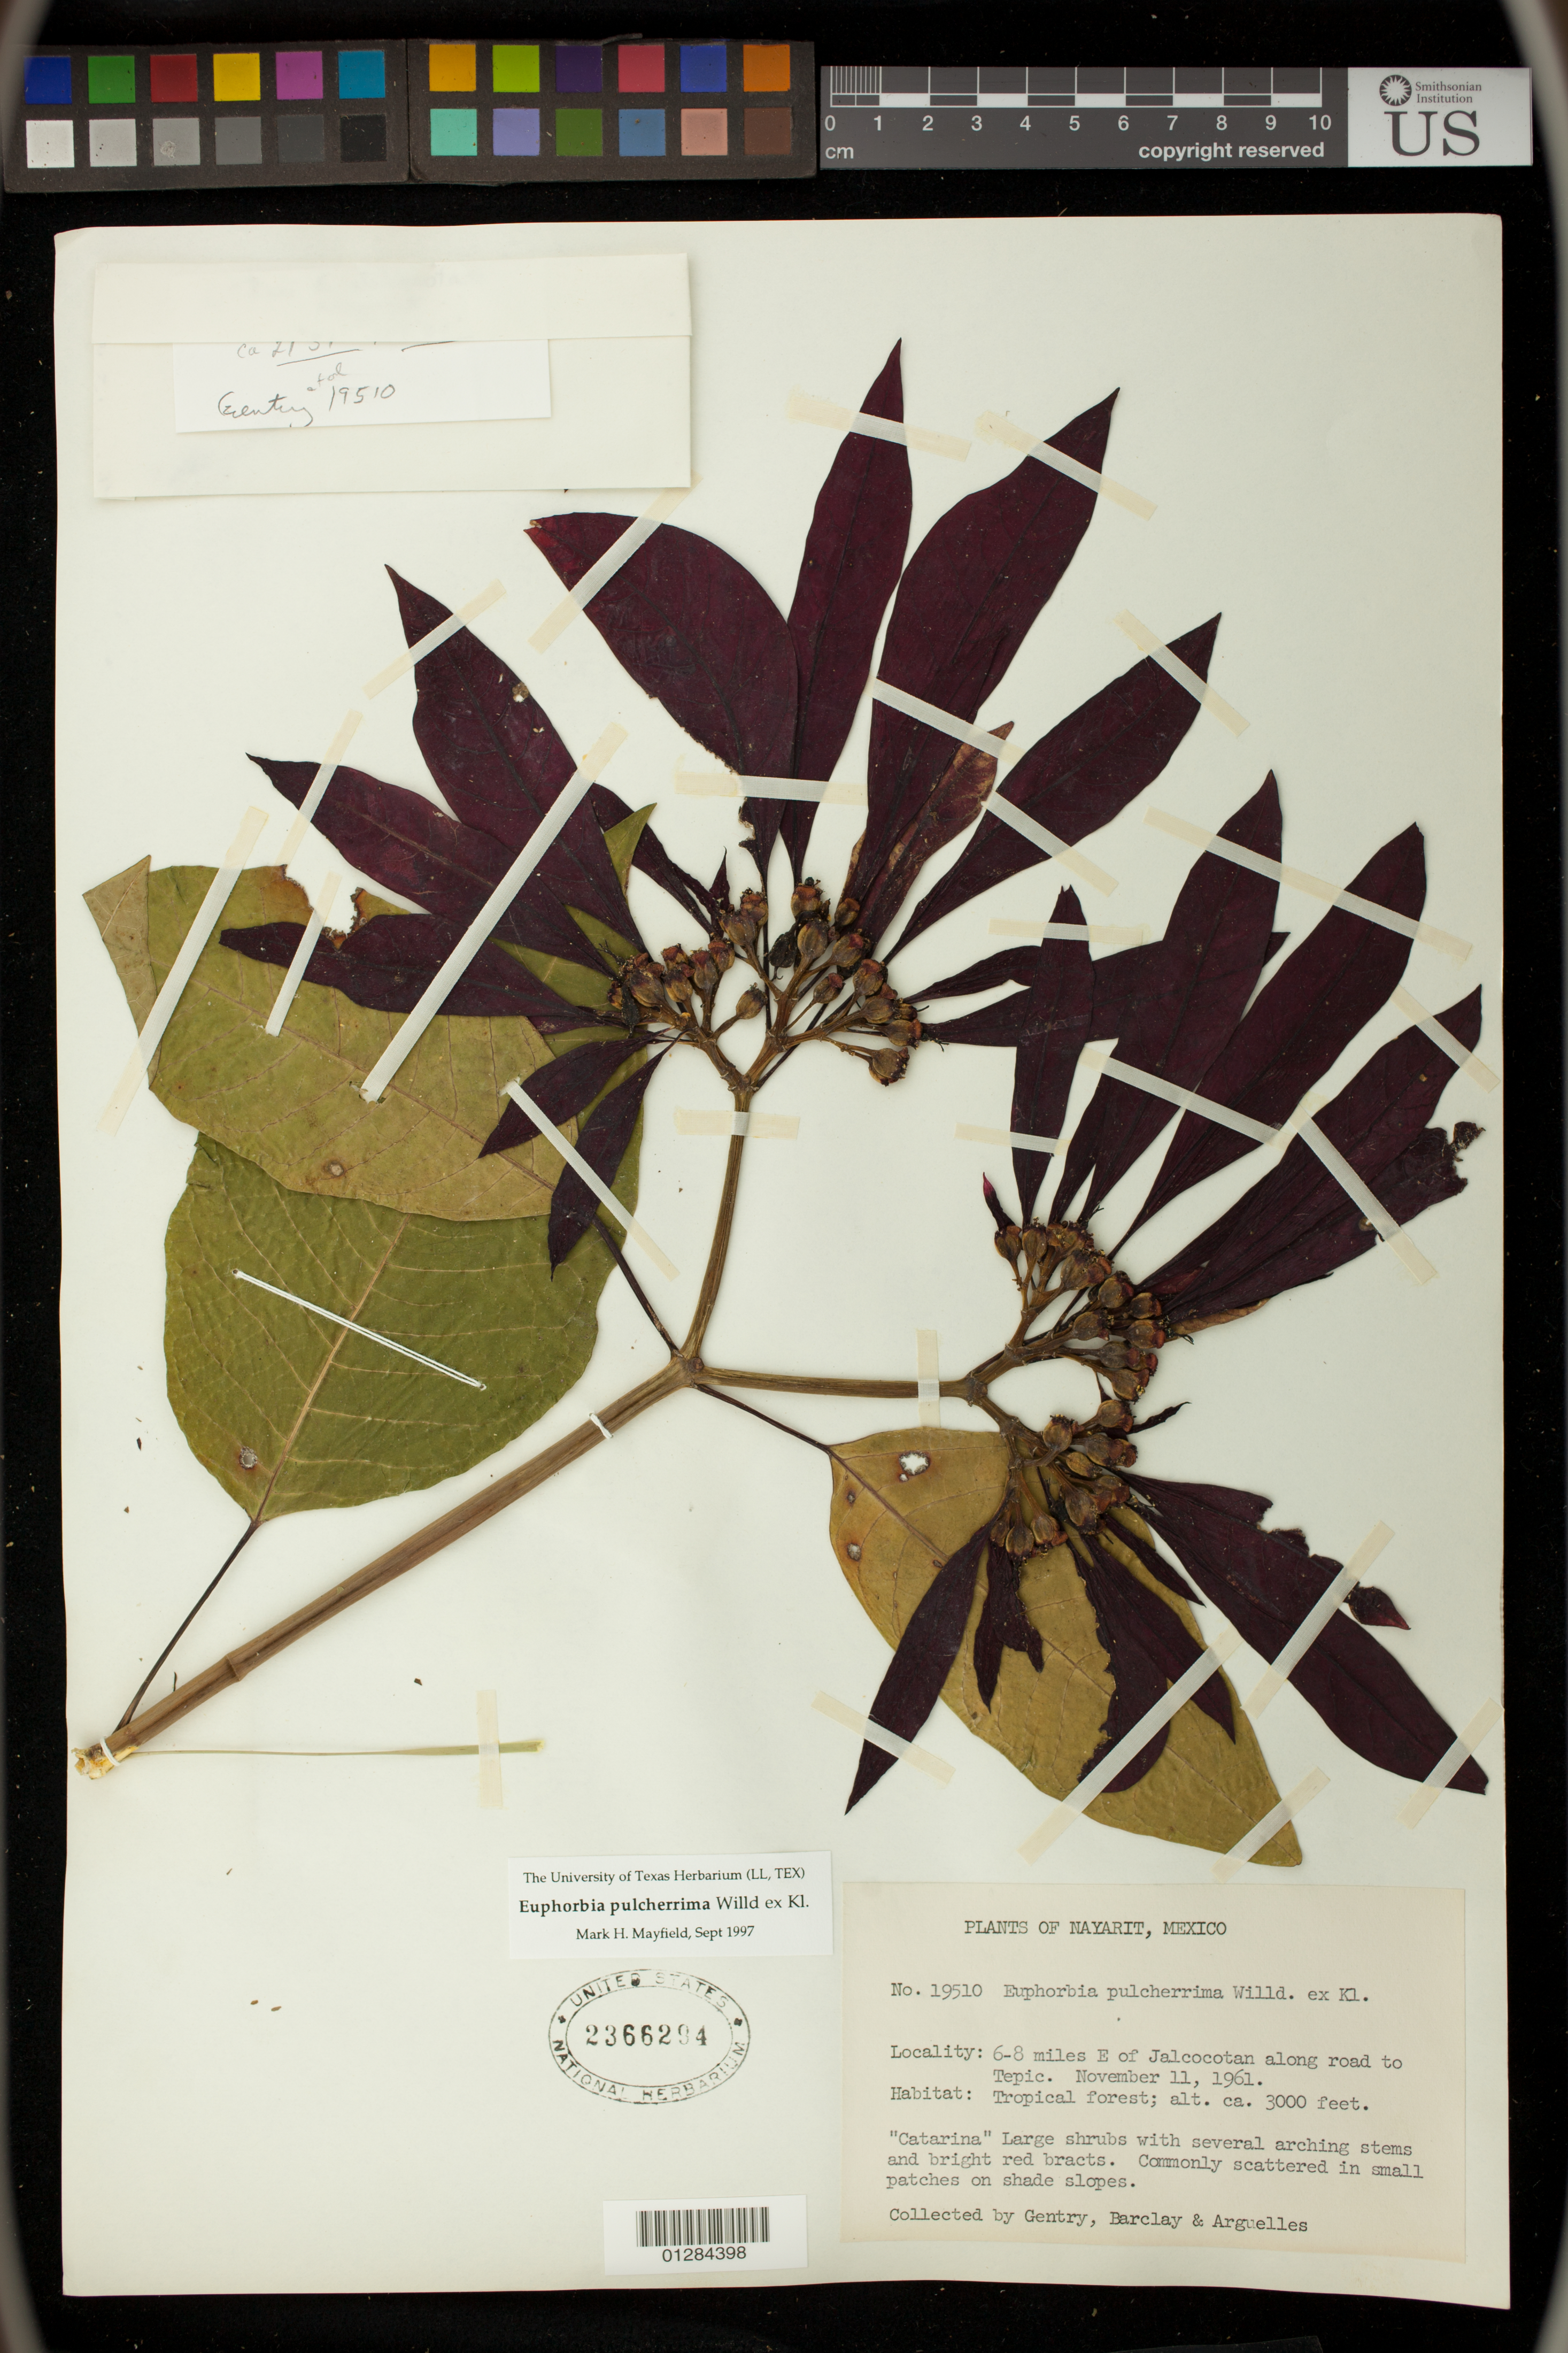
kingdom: Plantae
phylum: Tracheophyta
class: Magnoliopsida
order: Malpighiales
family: Euphorbiaceae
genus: Euphorbia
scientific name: Euphorbia pulcherrima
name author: Willd. ex Klotzsch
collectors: Gentry, --, -- Barclay & Arguelles, --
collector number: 19510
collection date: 1961-11-11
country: Mexico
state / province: Nayarit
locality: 6 - 8 miles E of Jalcocotan along road to Tepic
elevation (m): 914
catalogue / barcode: US 2366294